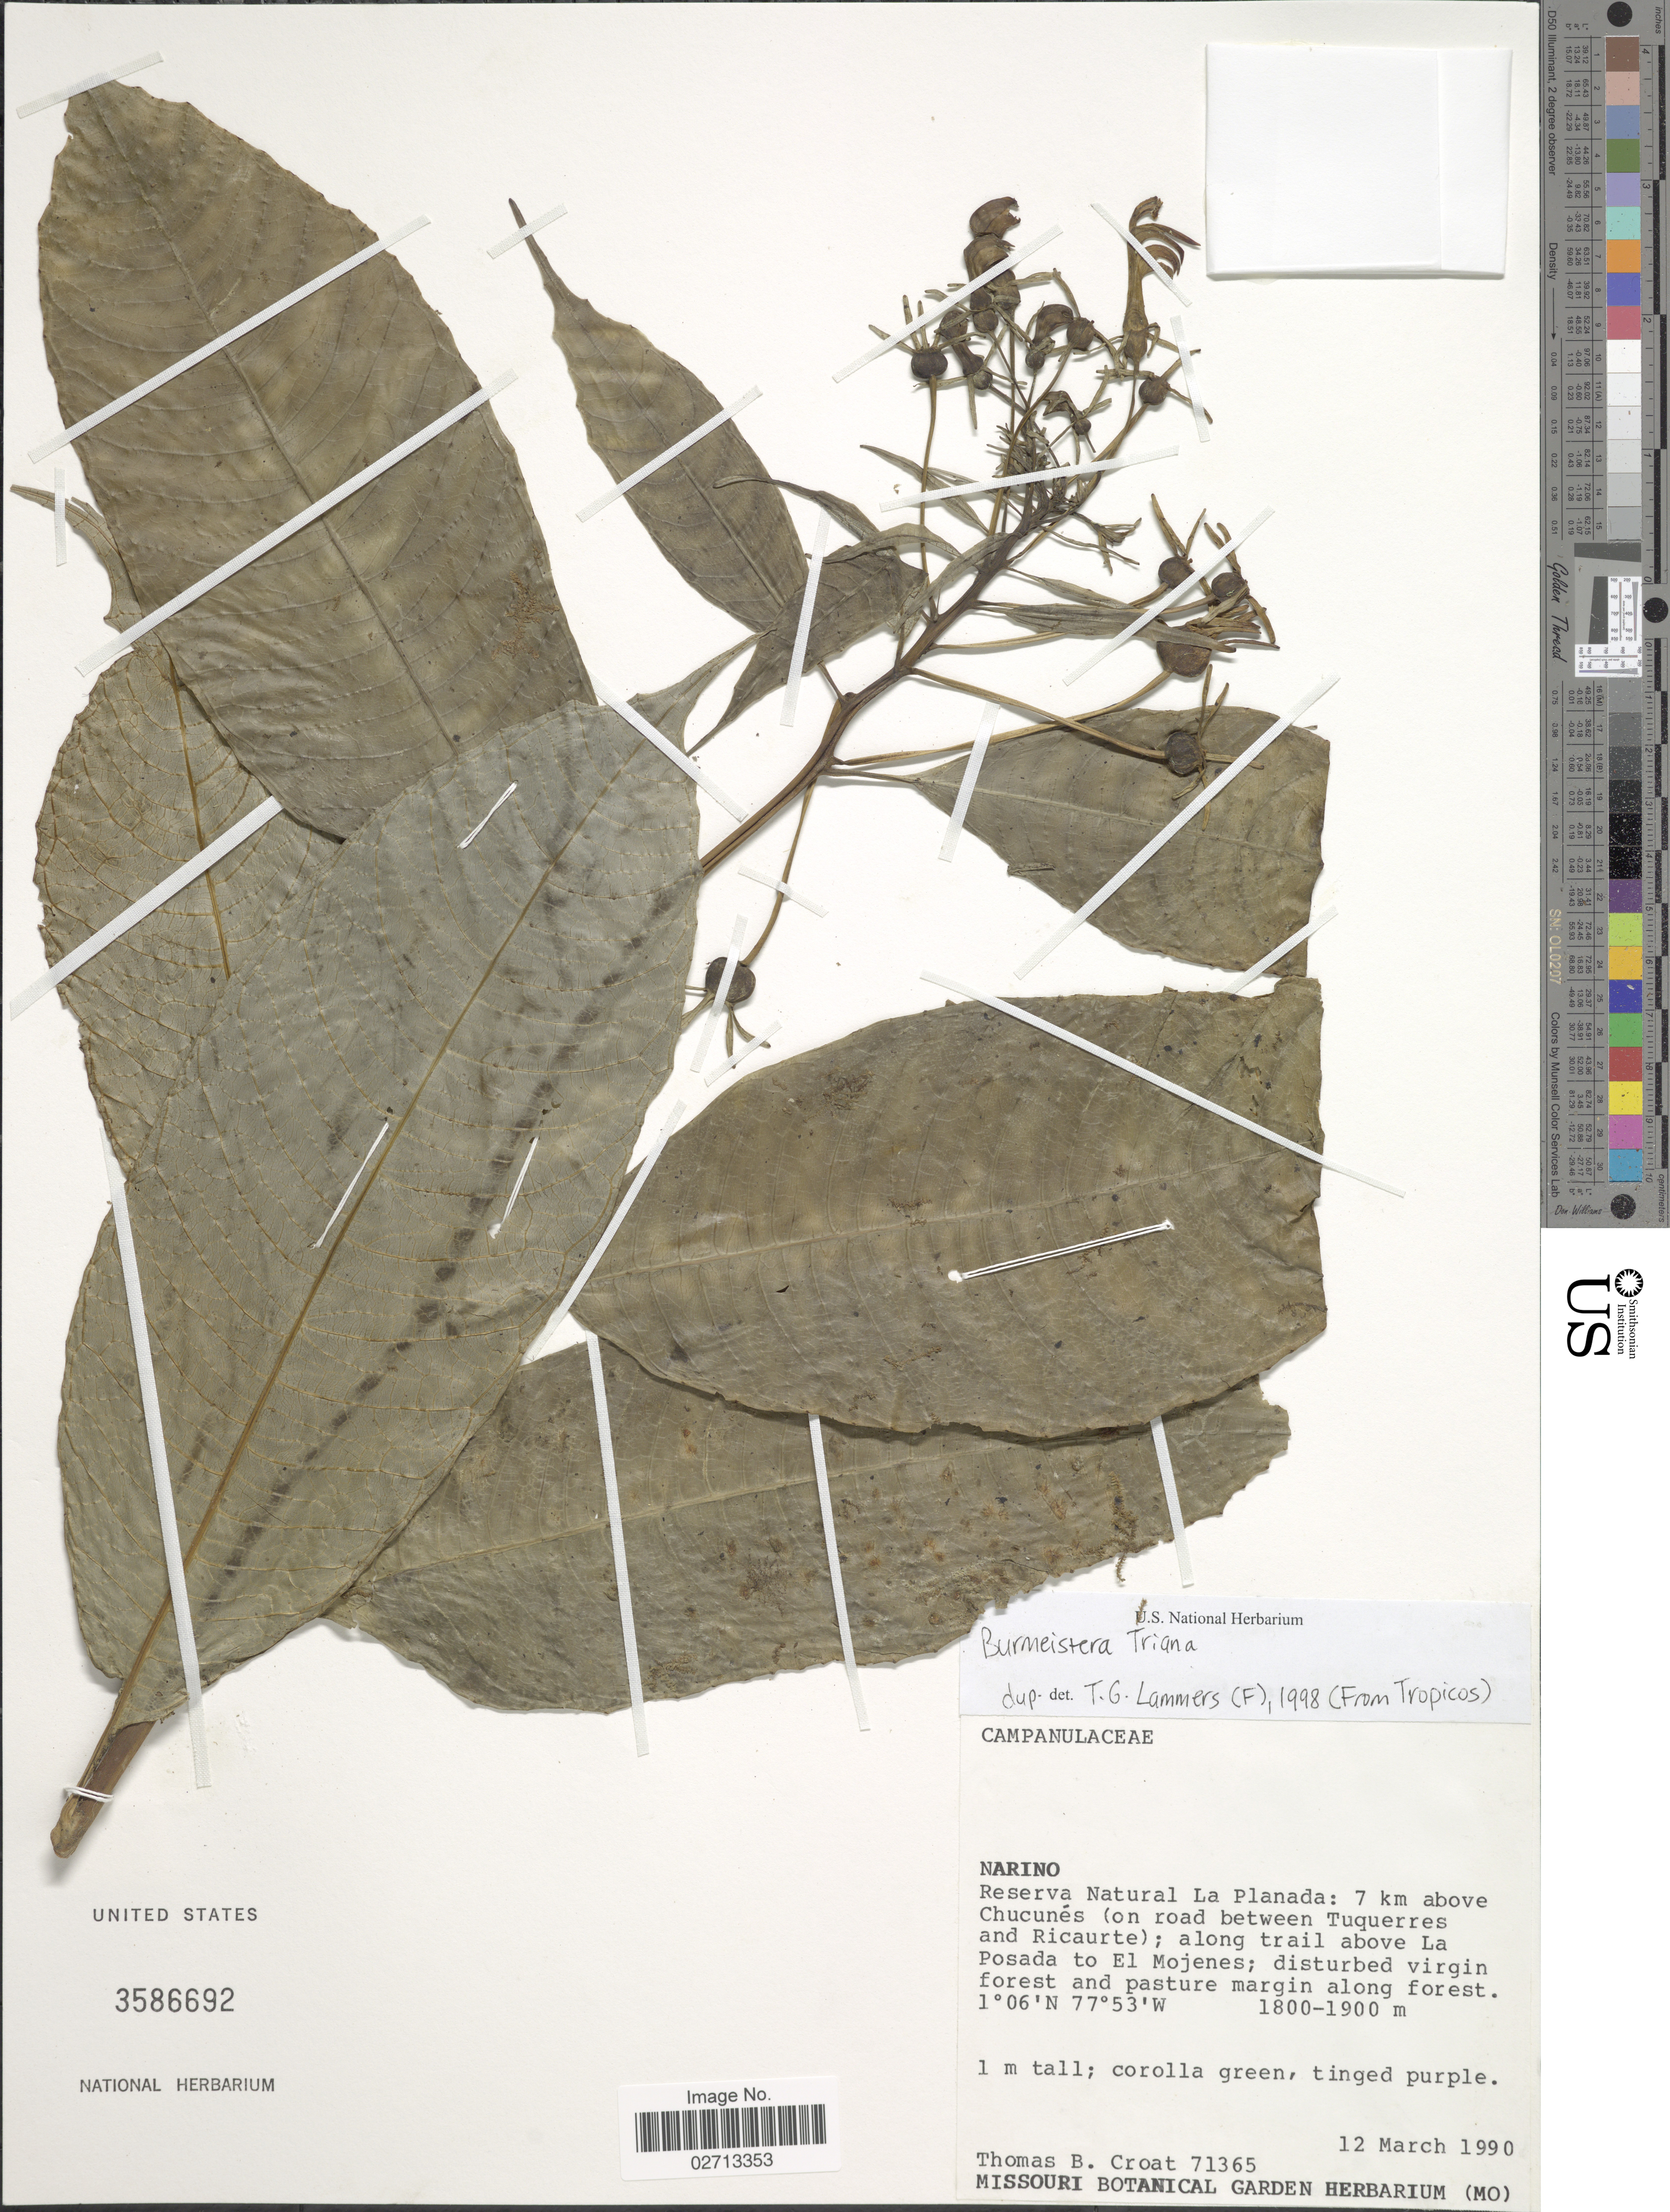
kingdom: Plantae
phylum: Tracheophyta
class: Magnoliopsida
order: Asterales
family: Campanulaceae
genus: Burmeistera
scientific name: Burmeistera sp.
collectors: T. B. Croat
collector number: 71365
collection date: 1990-03-12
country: Colombia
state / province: Nariño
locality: Reserva Natural La Planada: 7 km above Chucunés (on road between Tuquerres and Ricaurte); alongvtrail above La Posada to El Mojenes.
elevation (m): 1800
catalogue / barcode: US 3586692